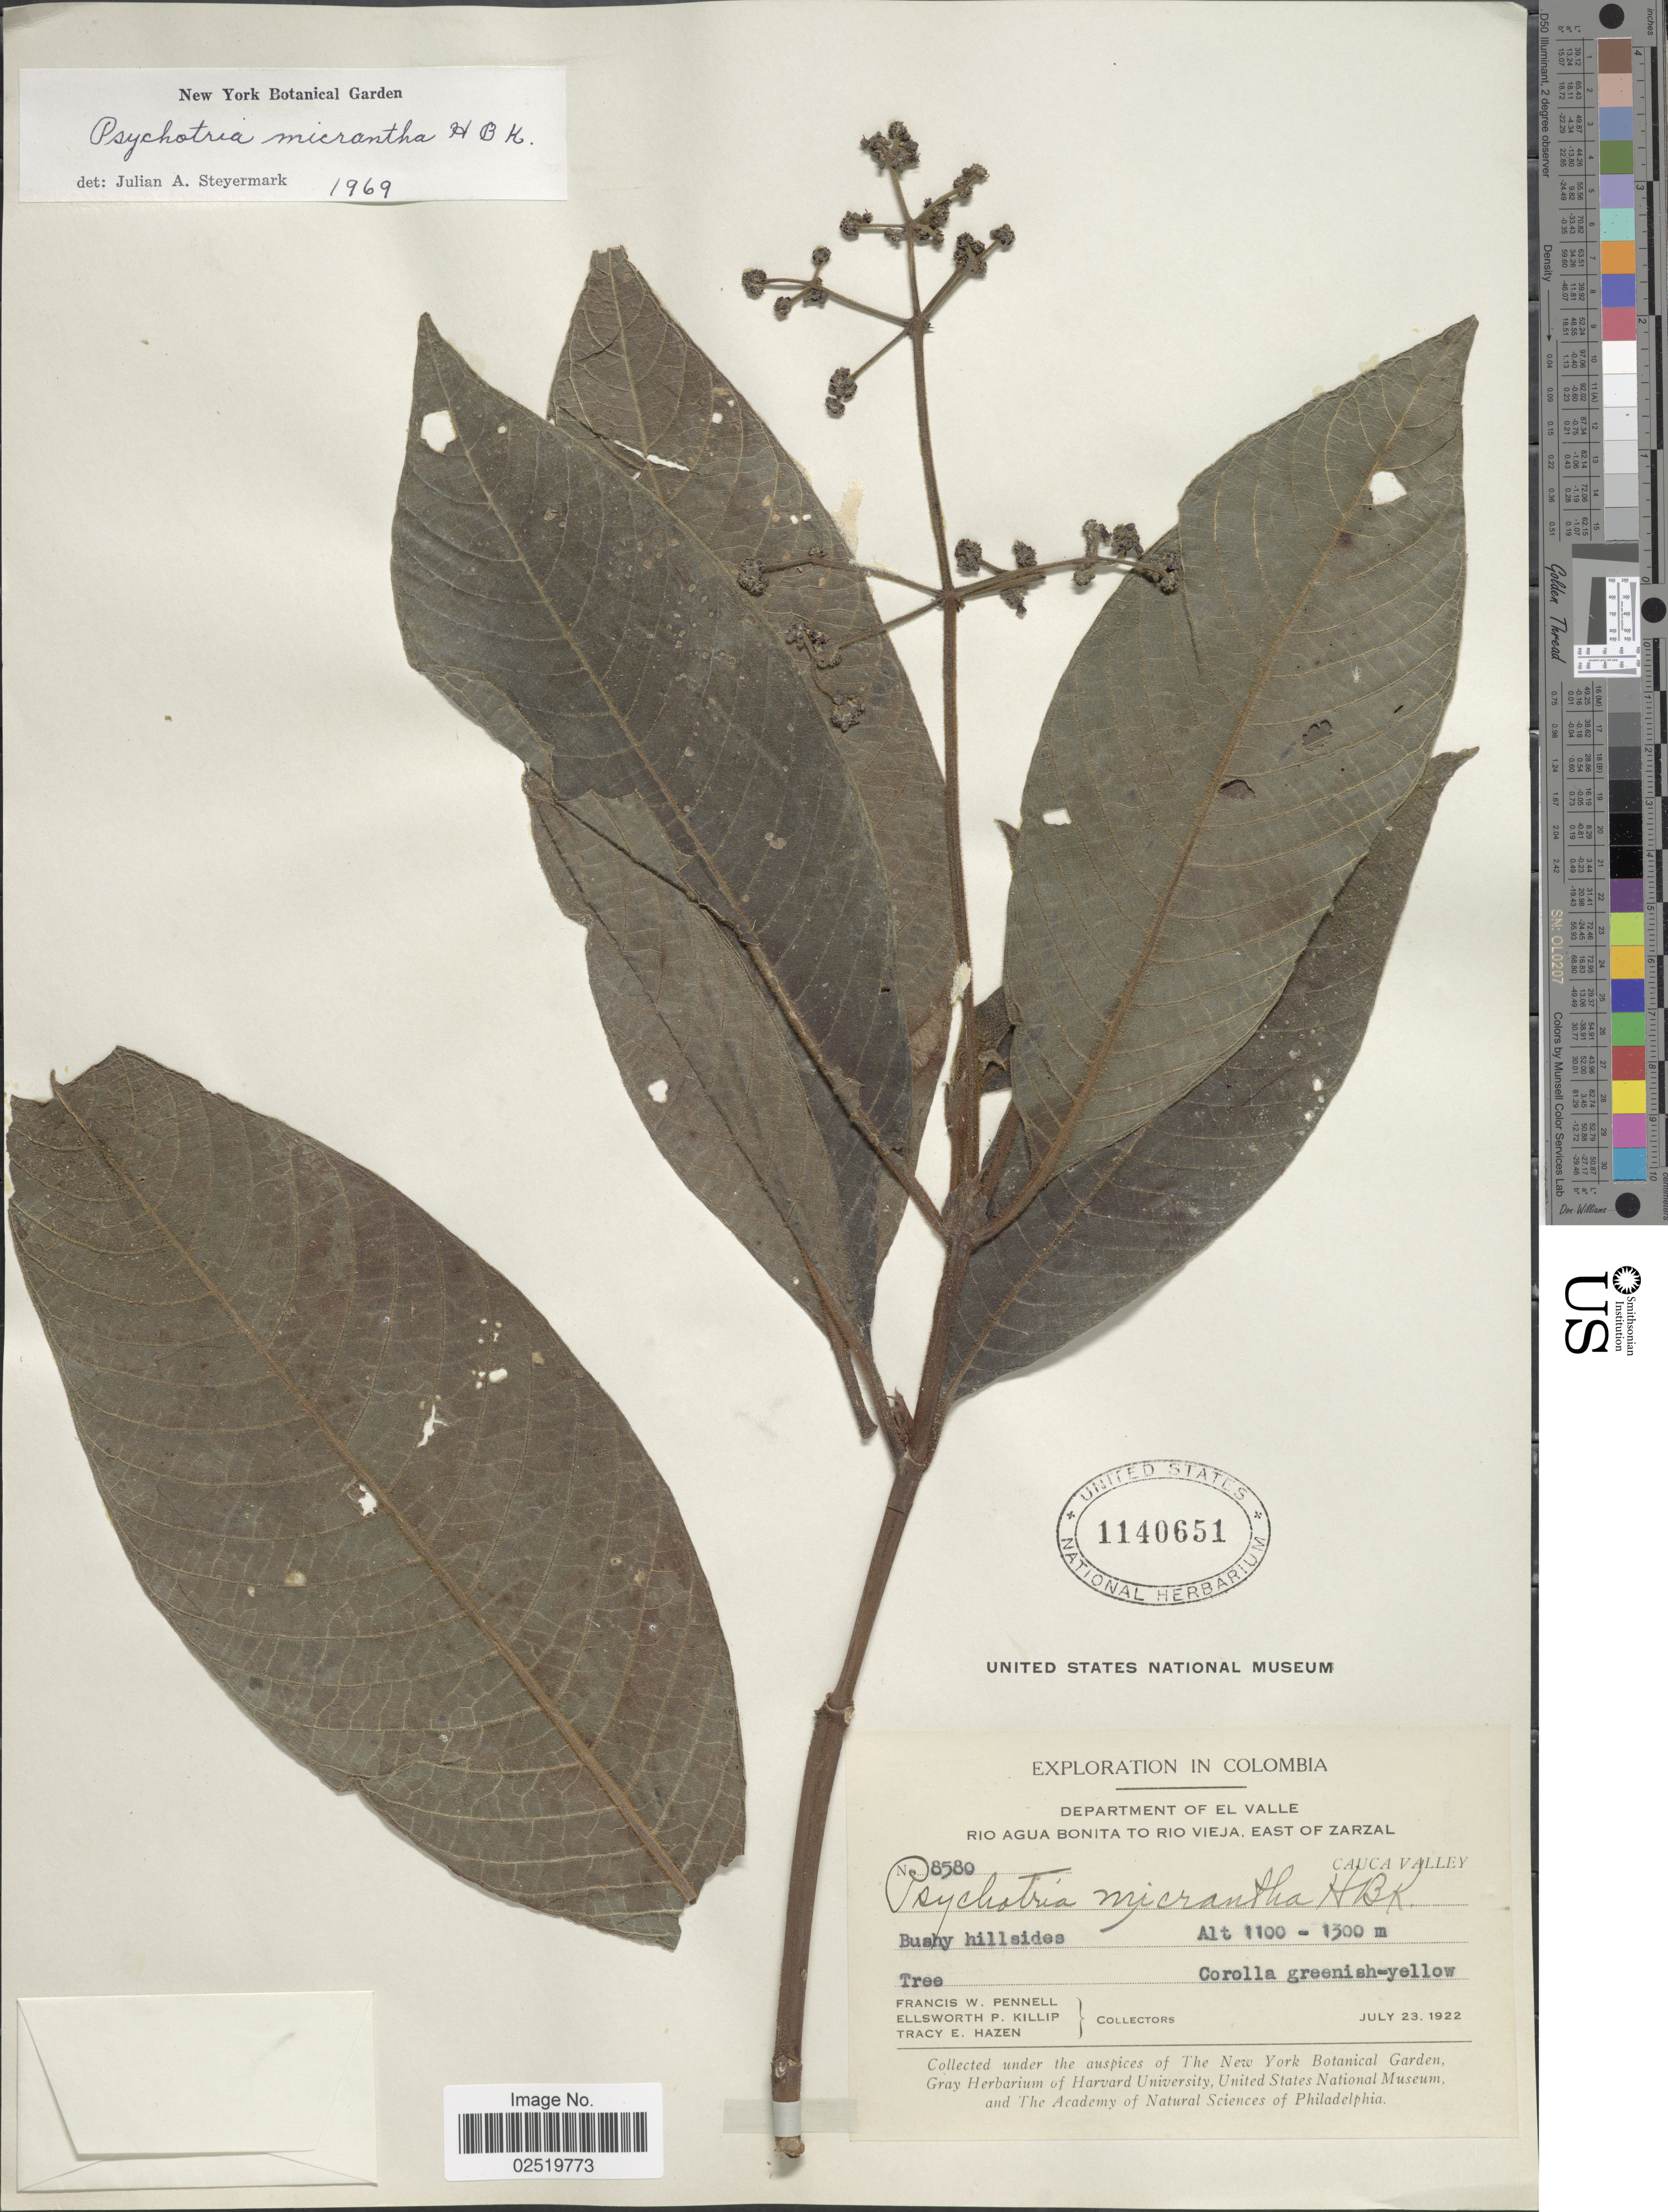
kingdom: Plantae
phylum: Tracheophyta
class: Magnoliopsida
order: Gentianales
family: Rubiaceae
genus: Psychotria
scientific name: Psychotria micrantha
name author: Kunth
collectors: F. W. Pennell, E. P. Killip & T. E. Hazen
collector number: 8580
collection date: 1922-07-23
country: Colombia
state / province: Valle del Cauca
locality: Department of El Valle, Rio Agua Bonita to Rio Vieja, East of Zarzal, Cauca Valley, bushy hillside.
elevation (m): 1100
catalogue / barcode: US 1140651